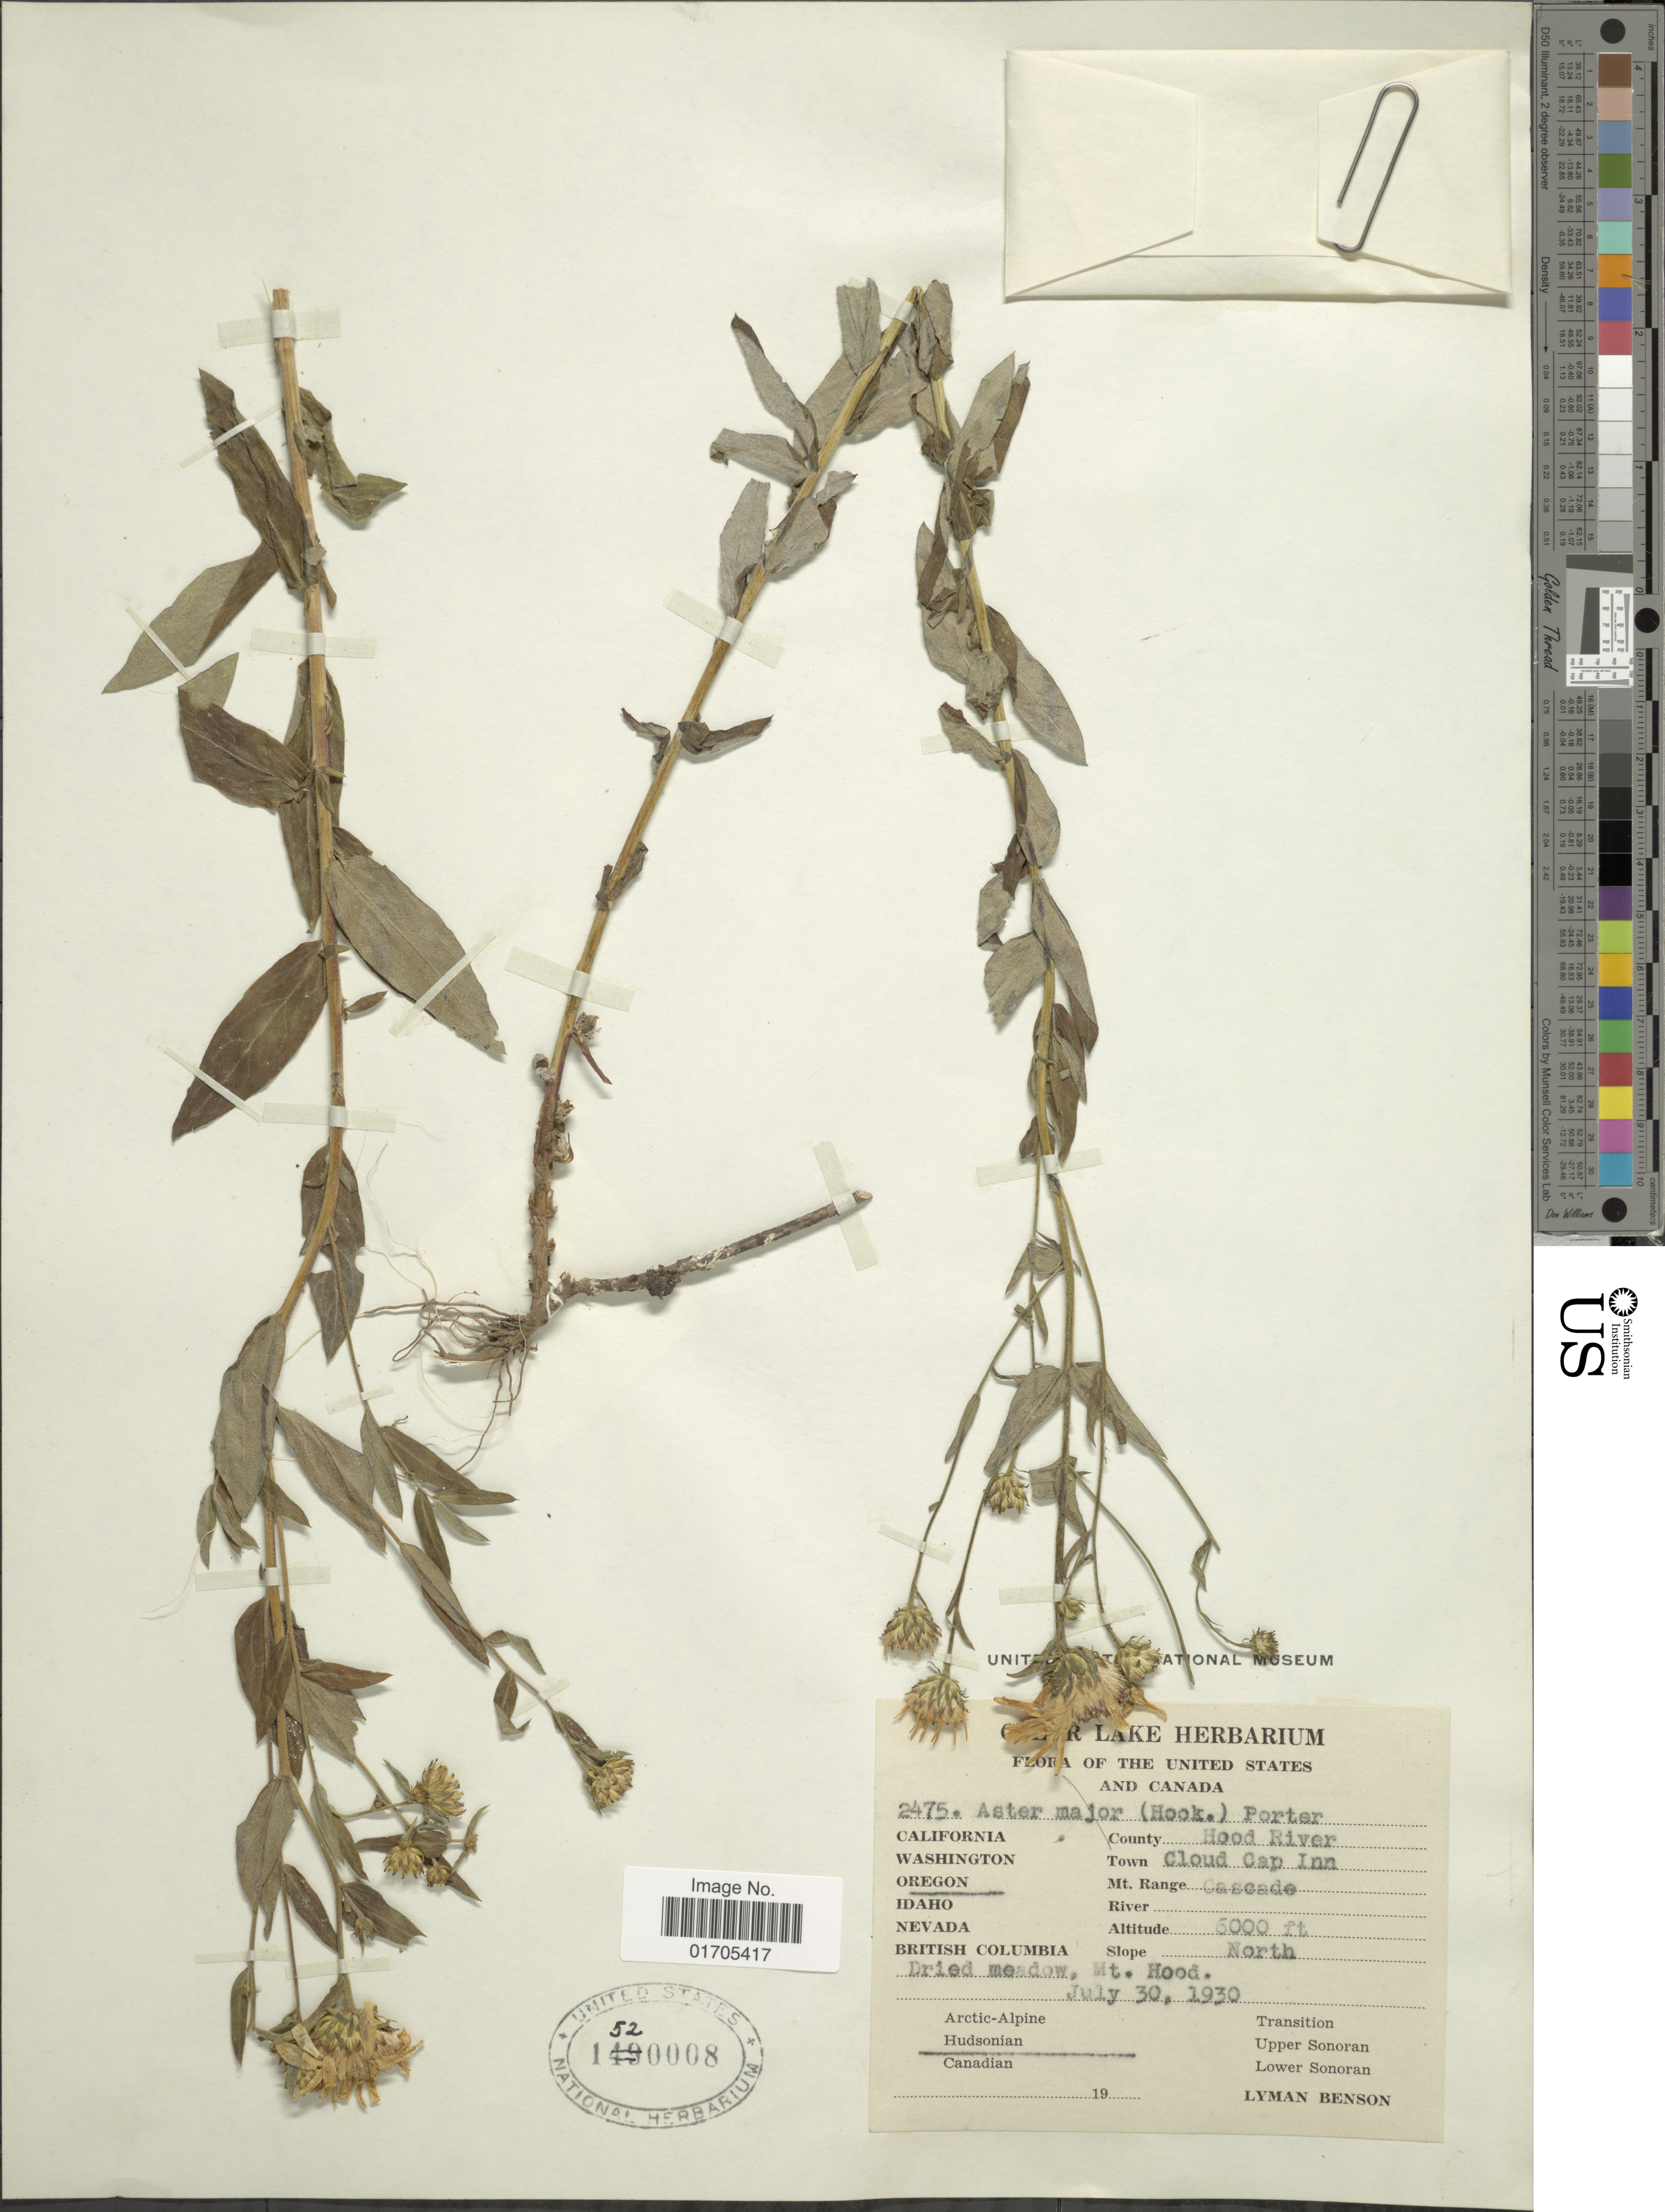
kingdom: Plantae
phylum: Tracheophyta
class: Magnoliopsida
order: Asterales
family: Asteraceae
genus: Eucephalus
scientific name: Eucephalus sp.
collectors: L. D. Benson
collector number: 2475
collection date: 1930-07-30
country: United States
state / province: Oregon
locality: Oregon. County Hood River. Town Cloud Cap Inn. Mt. Range Cascade. Slope North. Hudsonian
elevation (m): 1524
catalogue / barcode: US 1520008